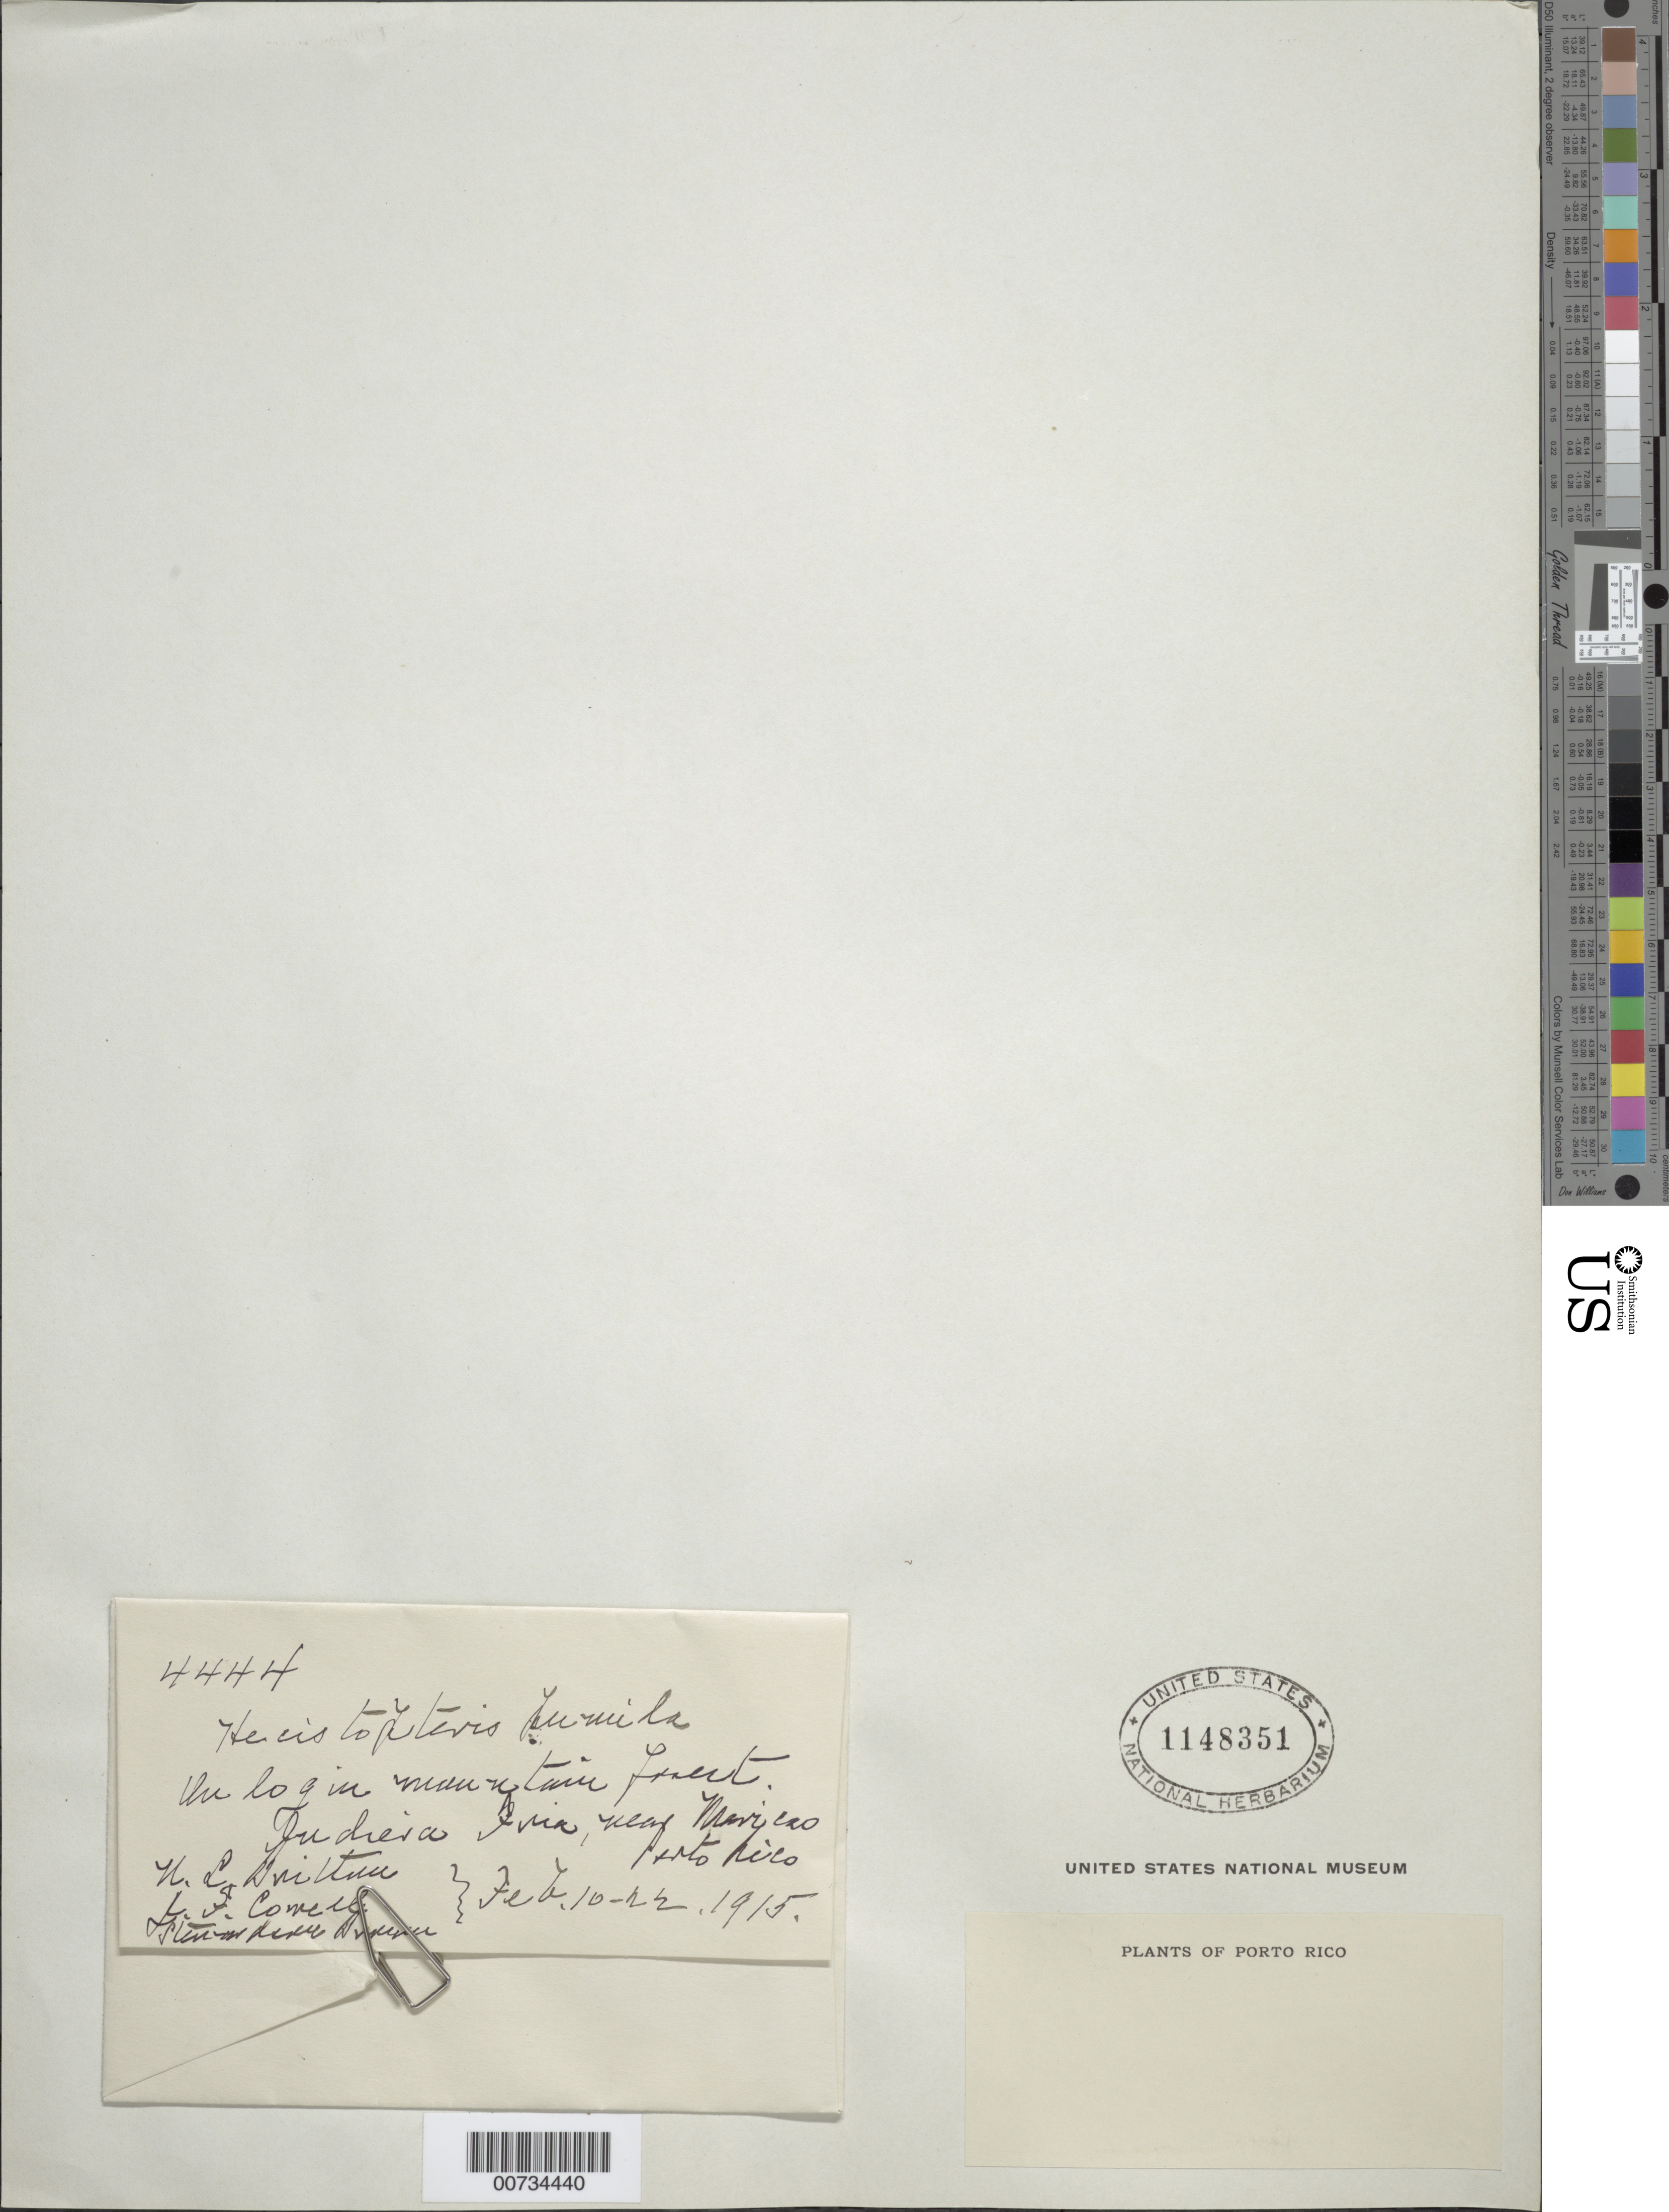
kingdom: Plantae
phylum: Tracheophyta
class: Polypodiopsida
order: Polypodiales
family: Pteridaceae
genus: Hecistopteris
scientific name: Hecistopteris pumila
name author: Christ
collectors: N. Britton, J. F. Cowell & S. Brown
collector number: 4444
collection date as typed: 10 Feb 1915 to 22 Feb 1915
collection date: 1915-02-10/1915-02-22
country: Puerto Rico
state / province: Maricao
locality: Indiera Fria, near Maricao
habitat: On log in mountain forest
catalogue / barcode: US 1148351